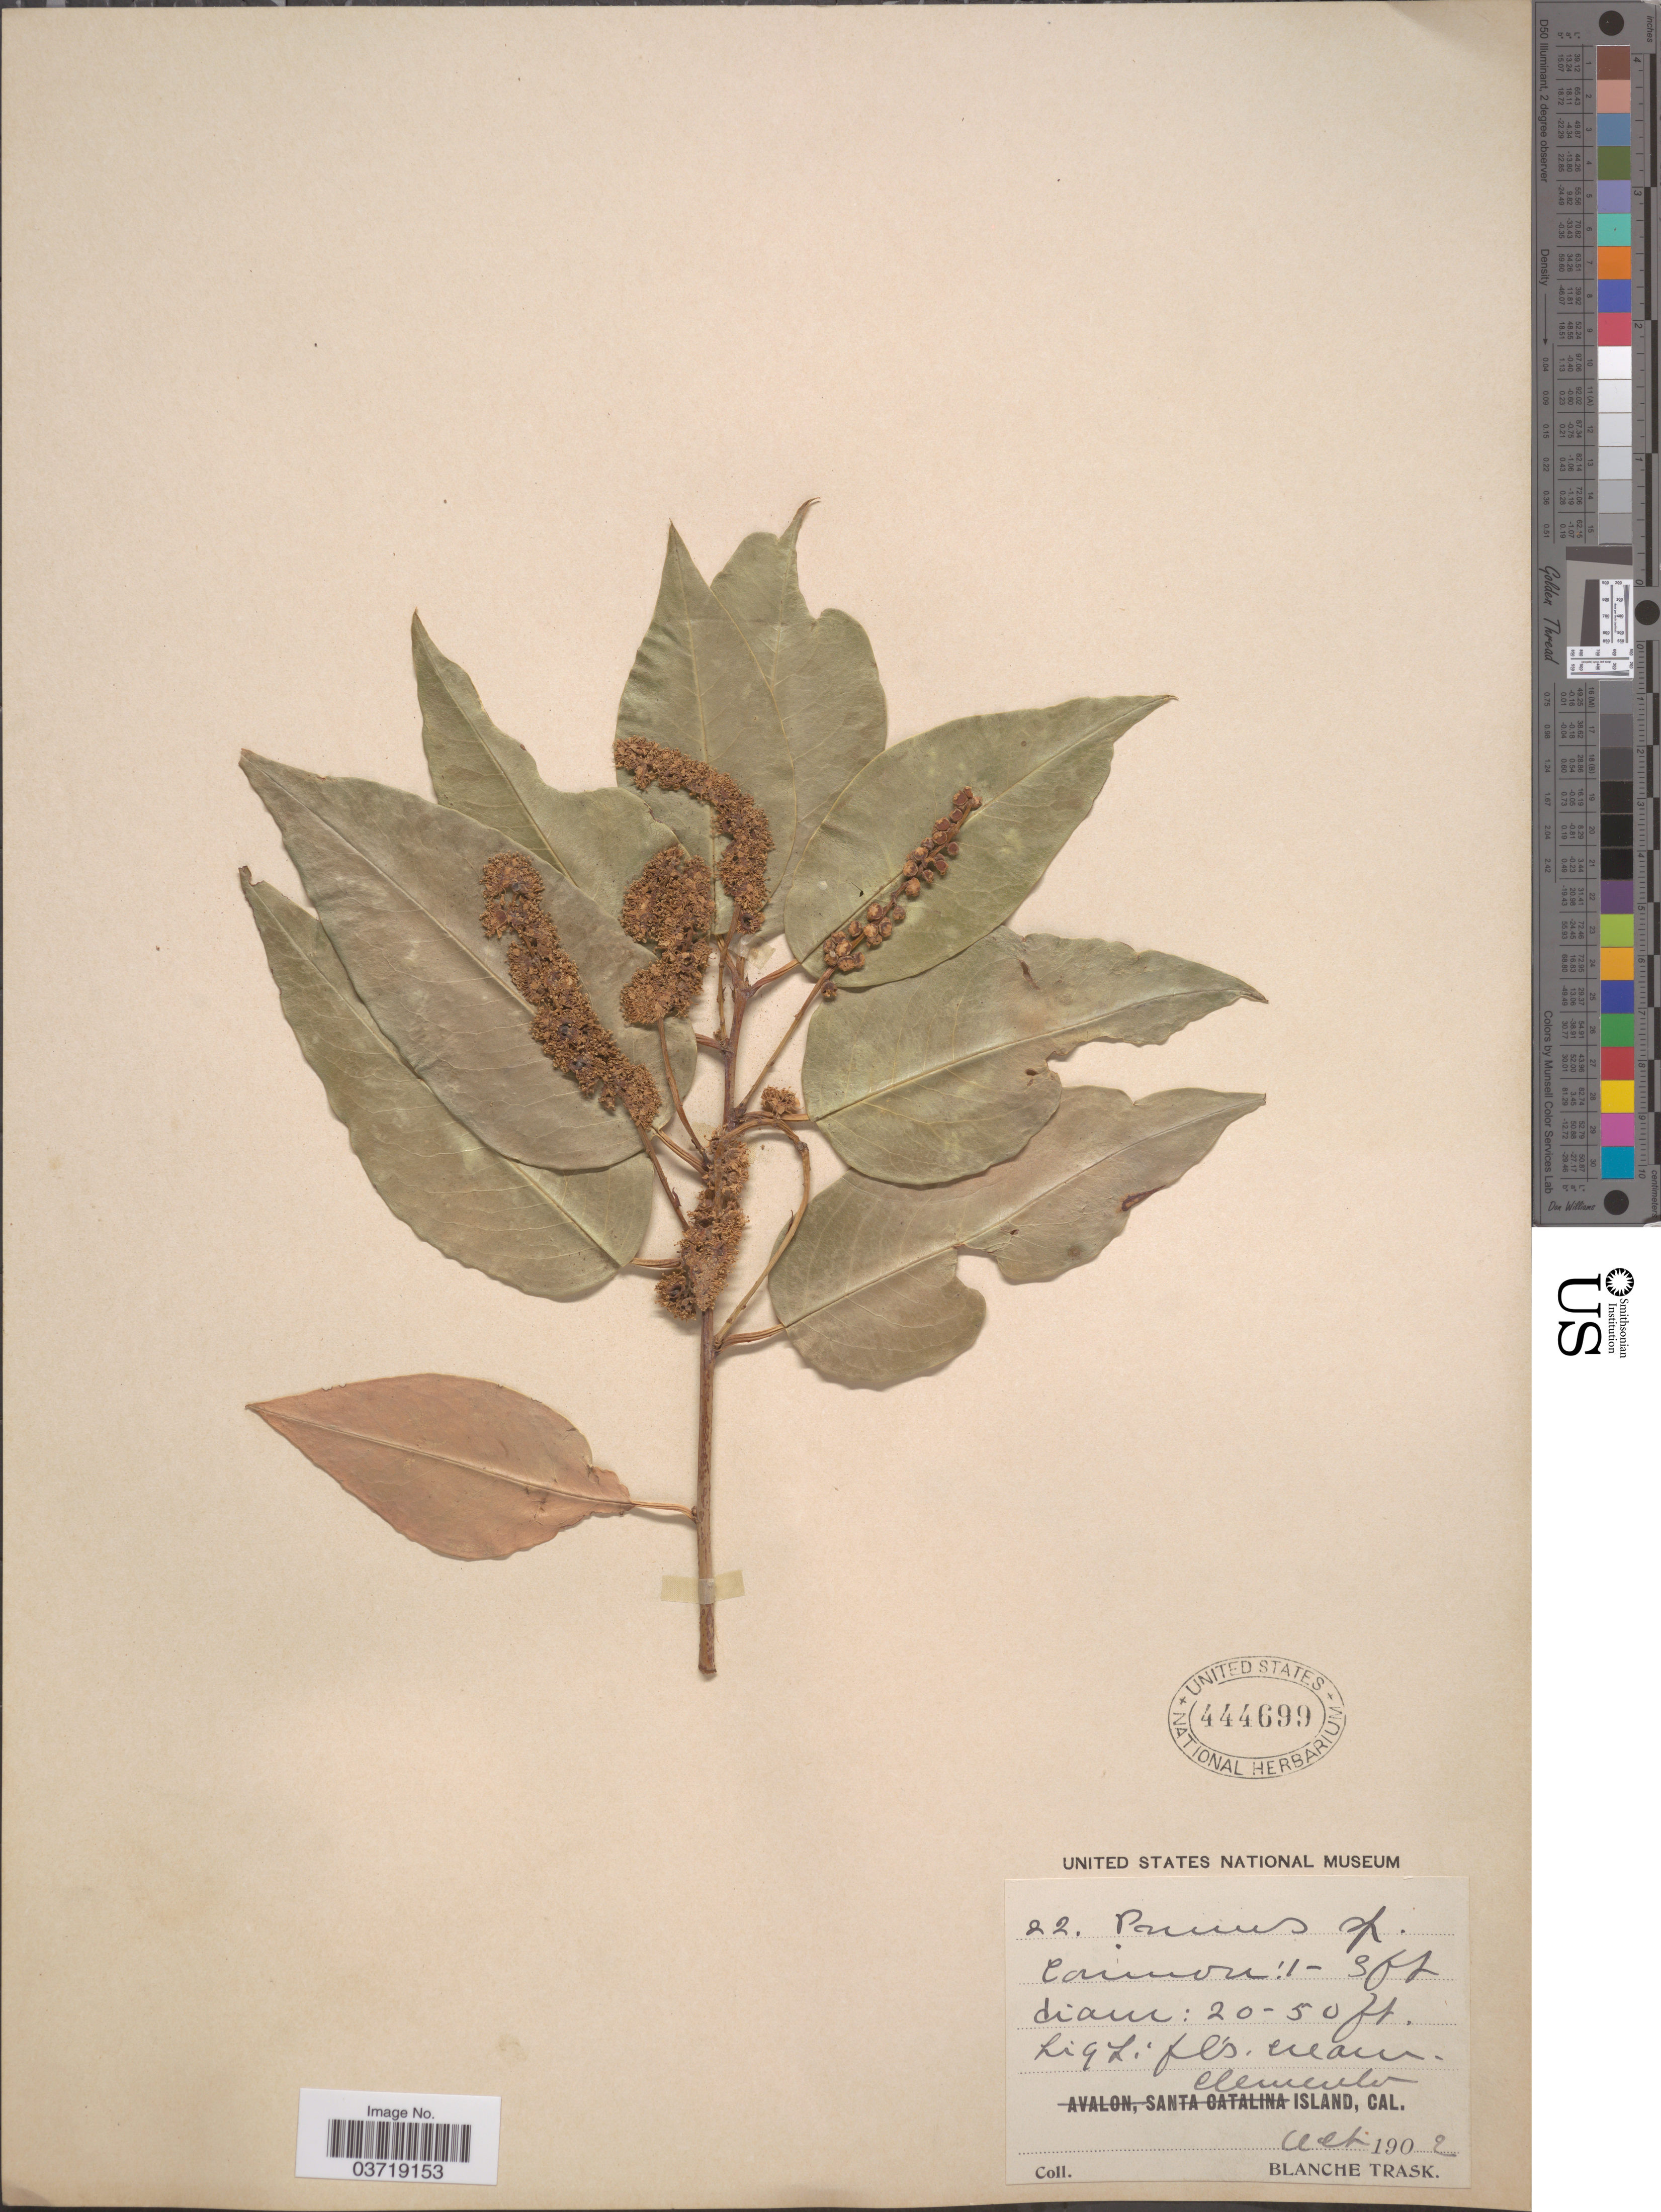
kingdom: Plantae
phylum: Tracheophyta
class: Magnoliopsida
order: Rosales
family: Rosaceae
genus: Prunus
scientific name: Prunus ilicifolia var. occidentalis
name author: K. Brandegee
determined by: Strong, Mark T., (BOT), Smithsonian Institution - National Museum of Natural History (UNITED STATES)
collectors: B. Trask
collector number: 22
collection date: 1902-10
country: United States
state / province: California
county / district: Los Angeles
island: San Clemente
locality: San Clemente Island.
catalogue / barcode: US 444699